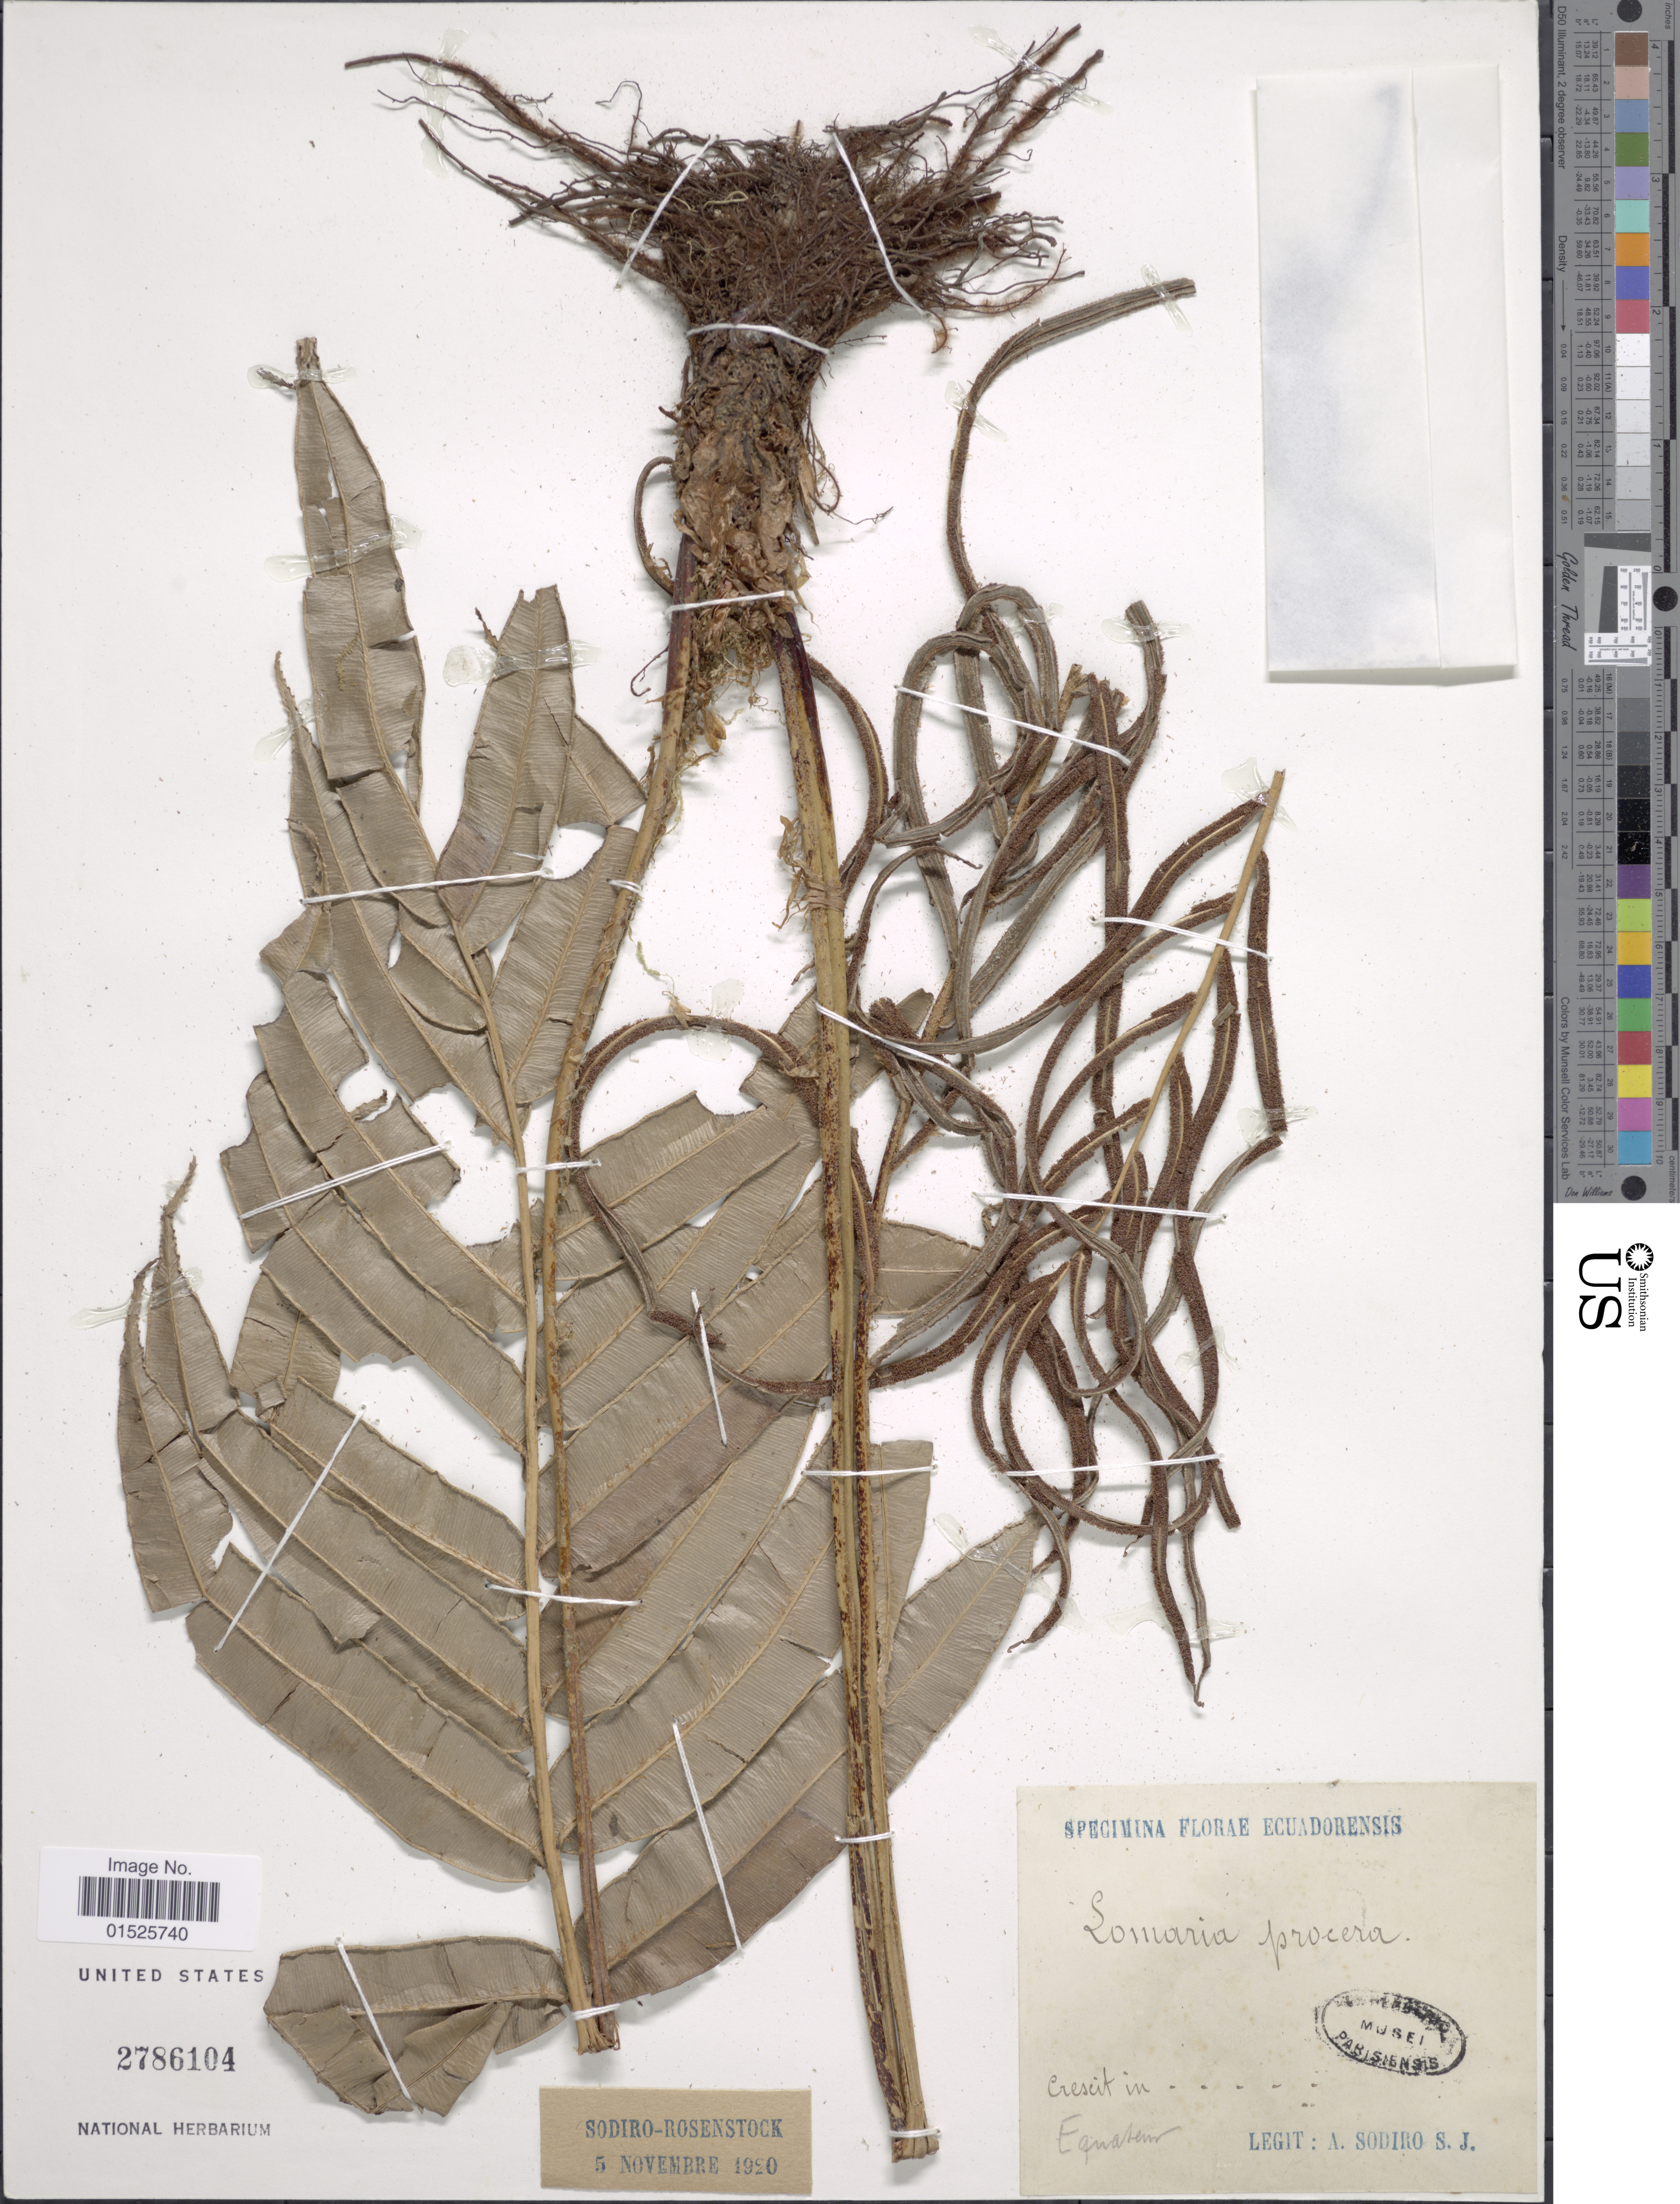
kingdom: Plantae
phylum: Tracheophyta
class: Polypodiopsida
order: Polypodiales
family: Blechnaceae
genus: Blechnum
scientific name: Blechnum cordatum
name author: (Desv.) Hieron.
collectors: A. Sodiro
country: Ecuador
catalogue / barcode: US 2786104